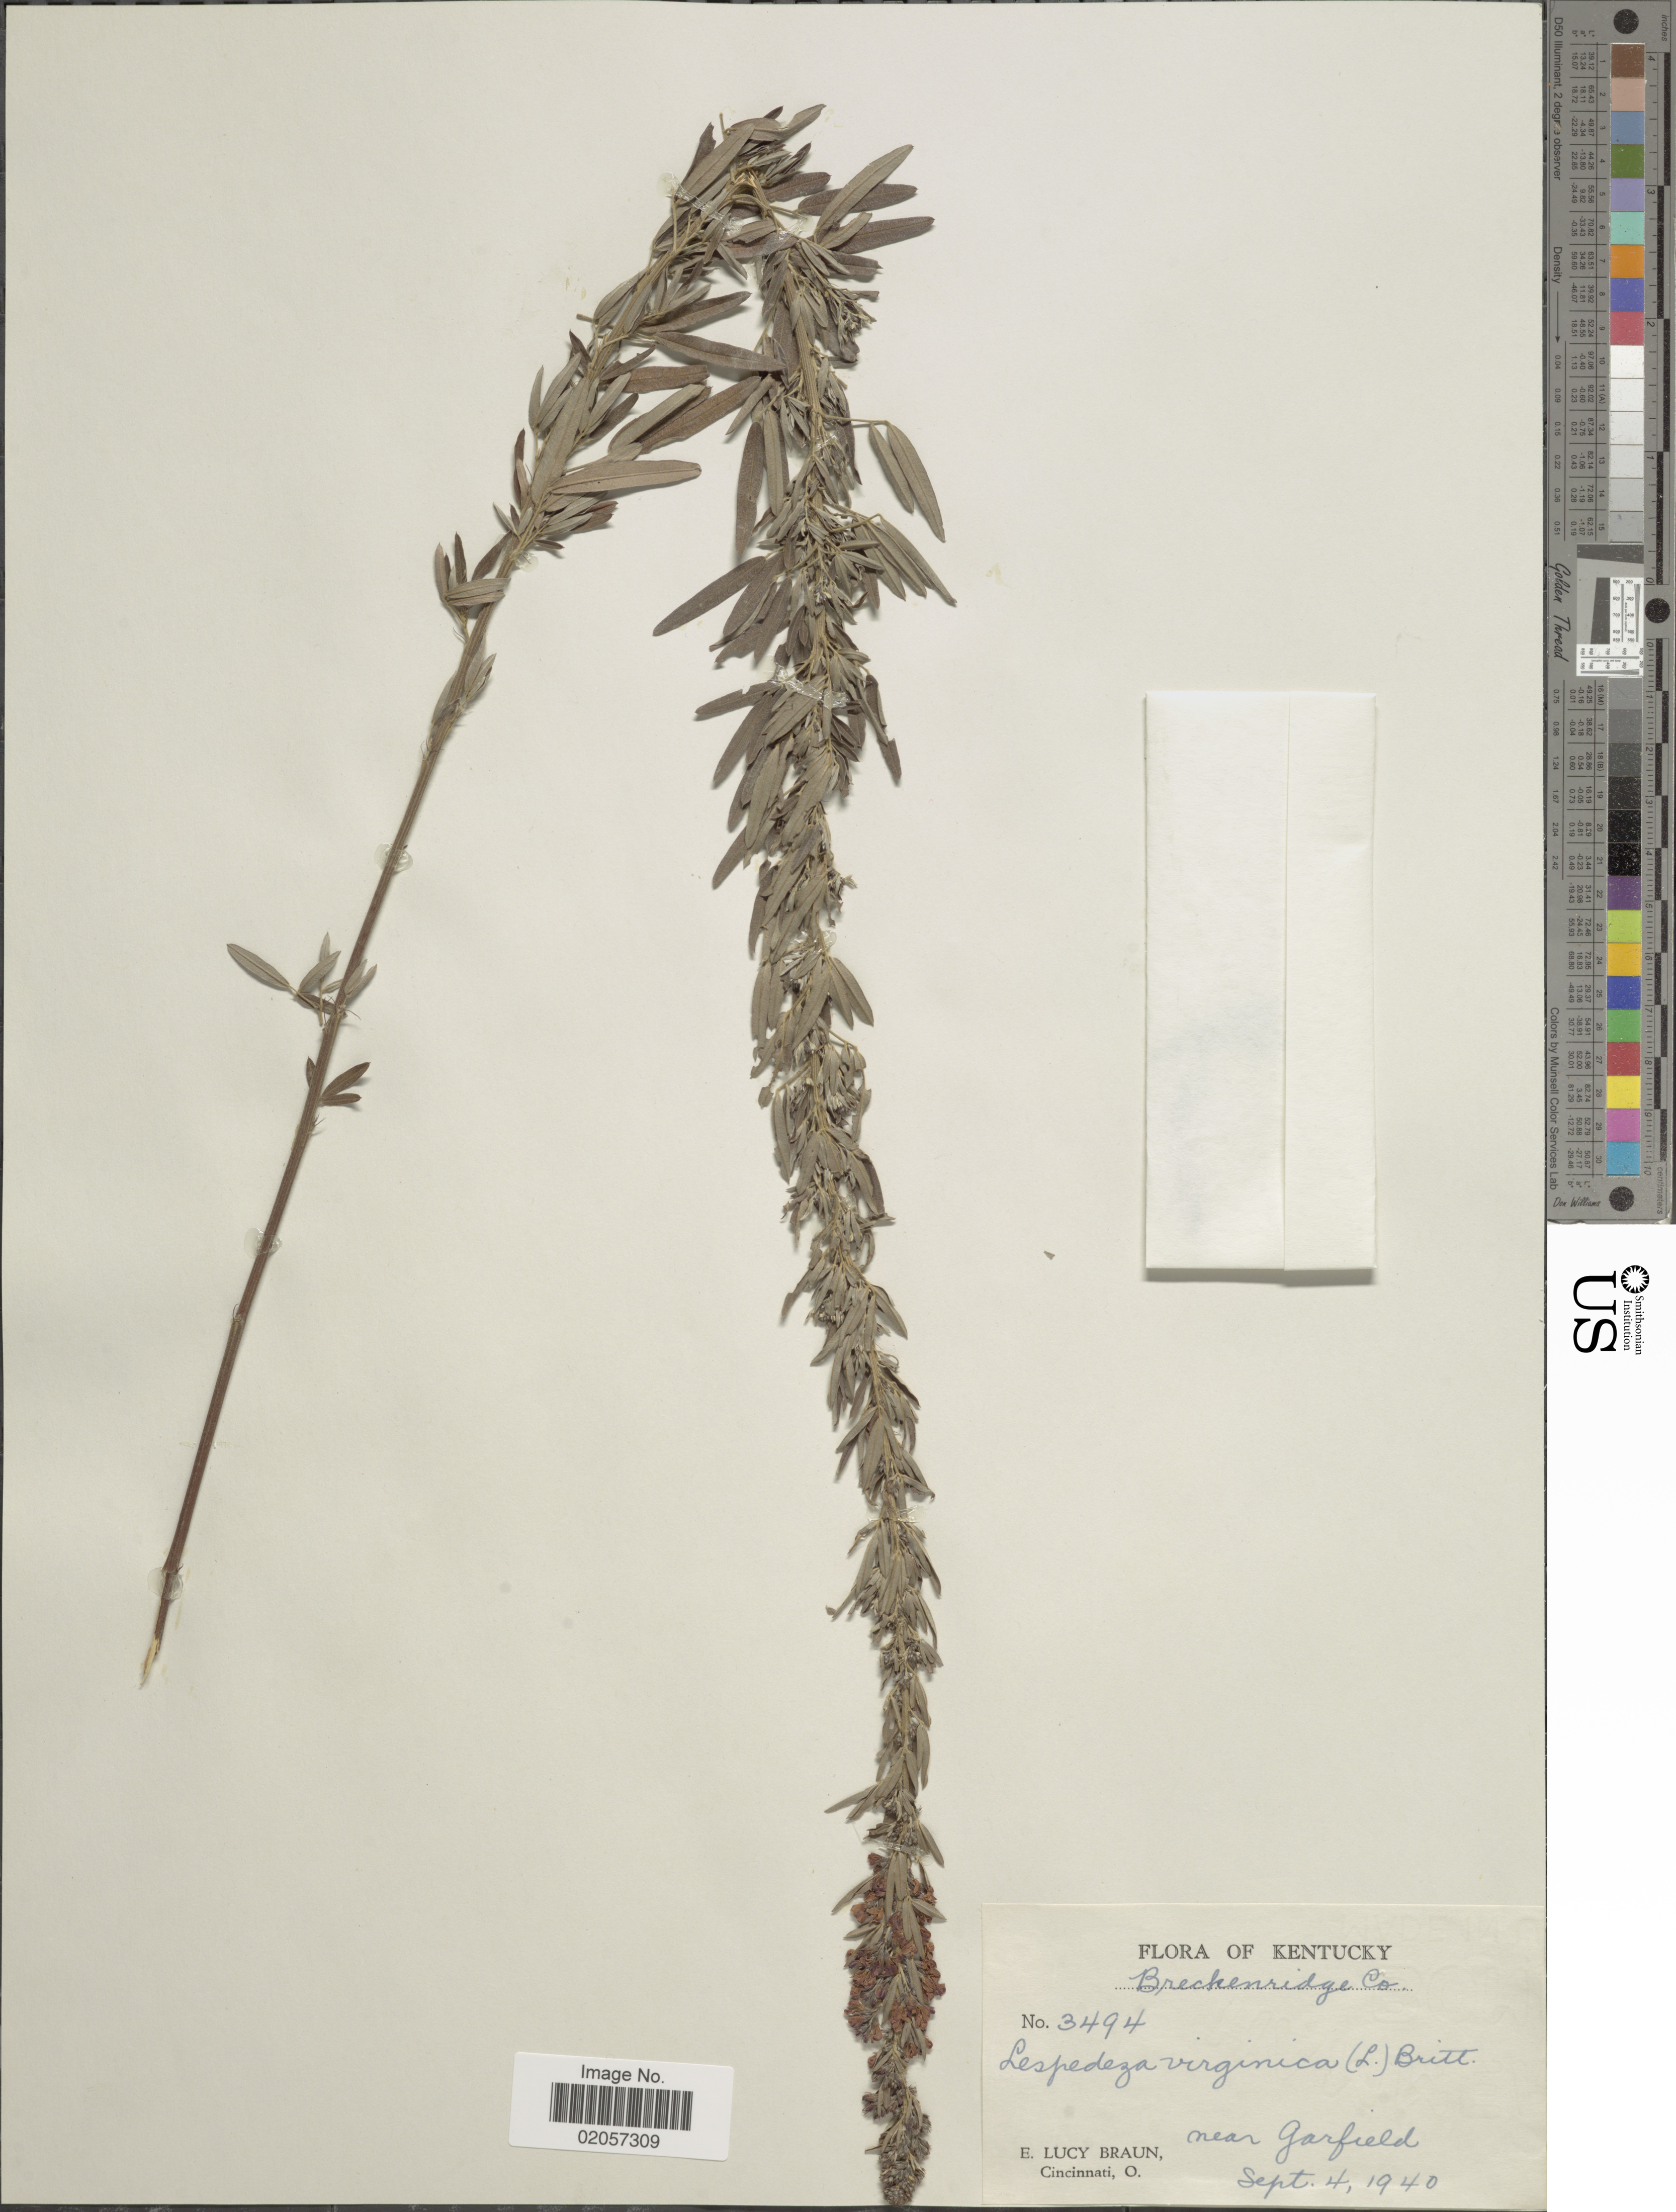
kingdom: Plantae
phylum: Tracheophyta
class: Magnoliopsida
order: Fabales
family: Fabaceae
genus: Lespedeza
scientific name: Lespedeza virginica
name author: (L.) Britton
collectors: E. L. Braun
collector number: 3494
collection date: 1940-09-04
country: United States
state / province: Kentucky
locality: Kentucky, Near garfield.